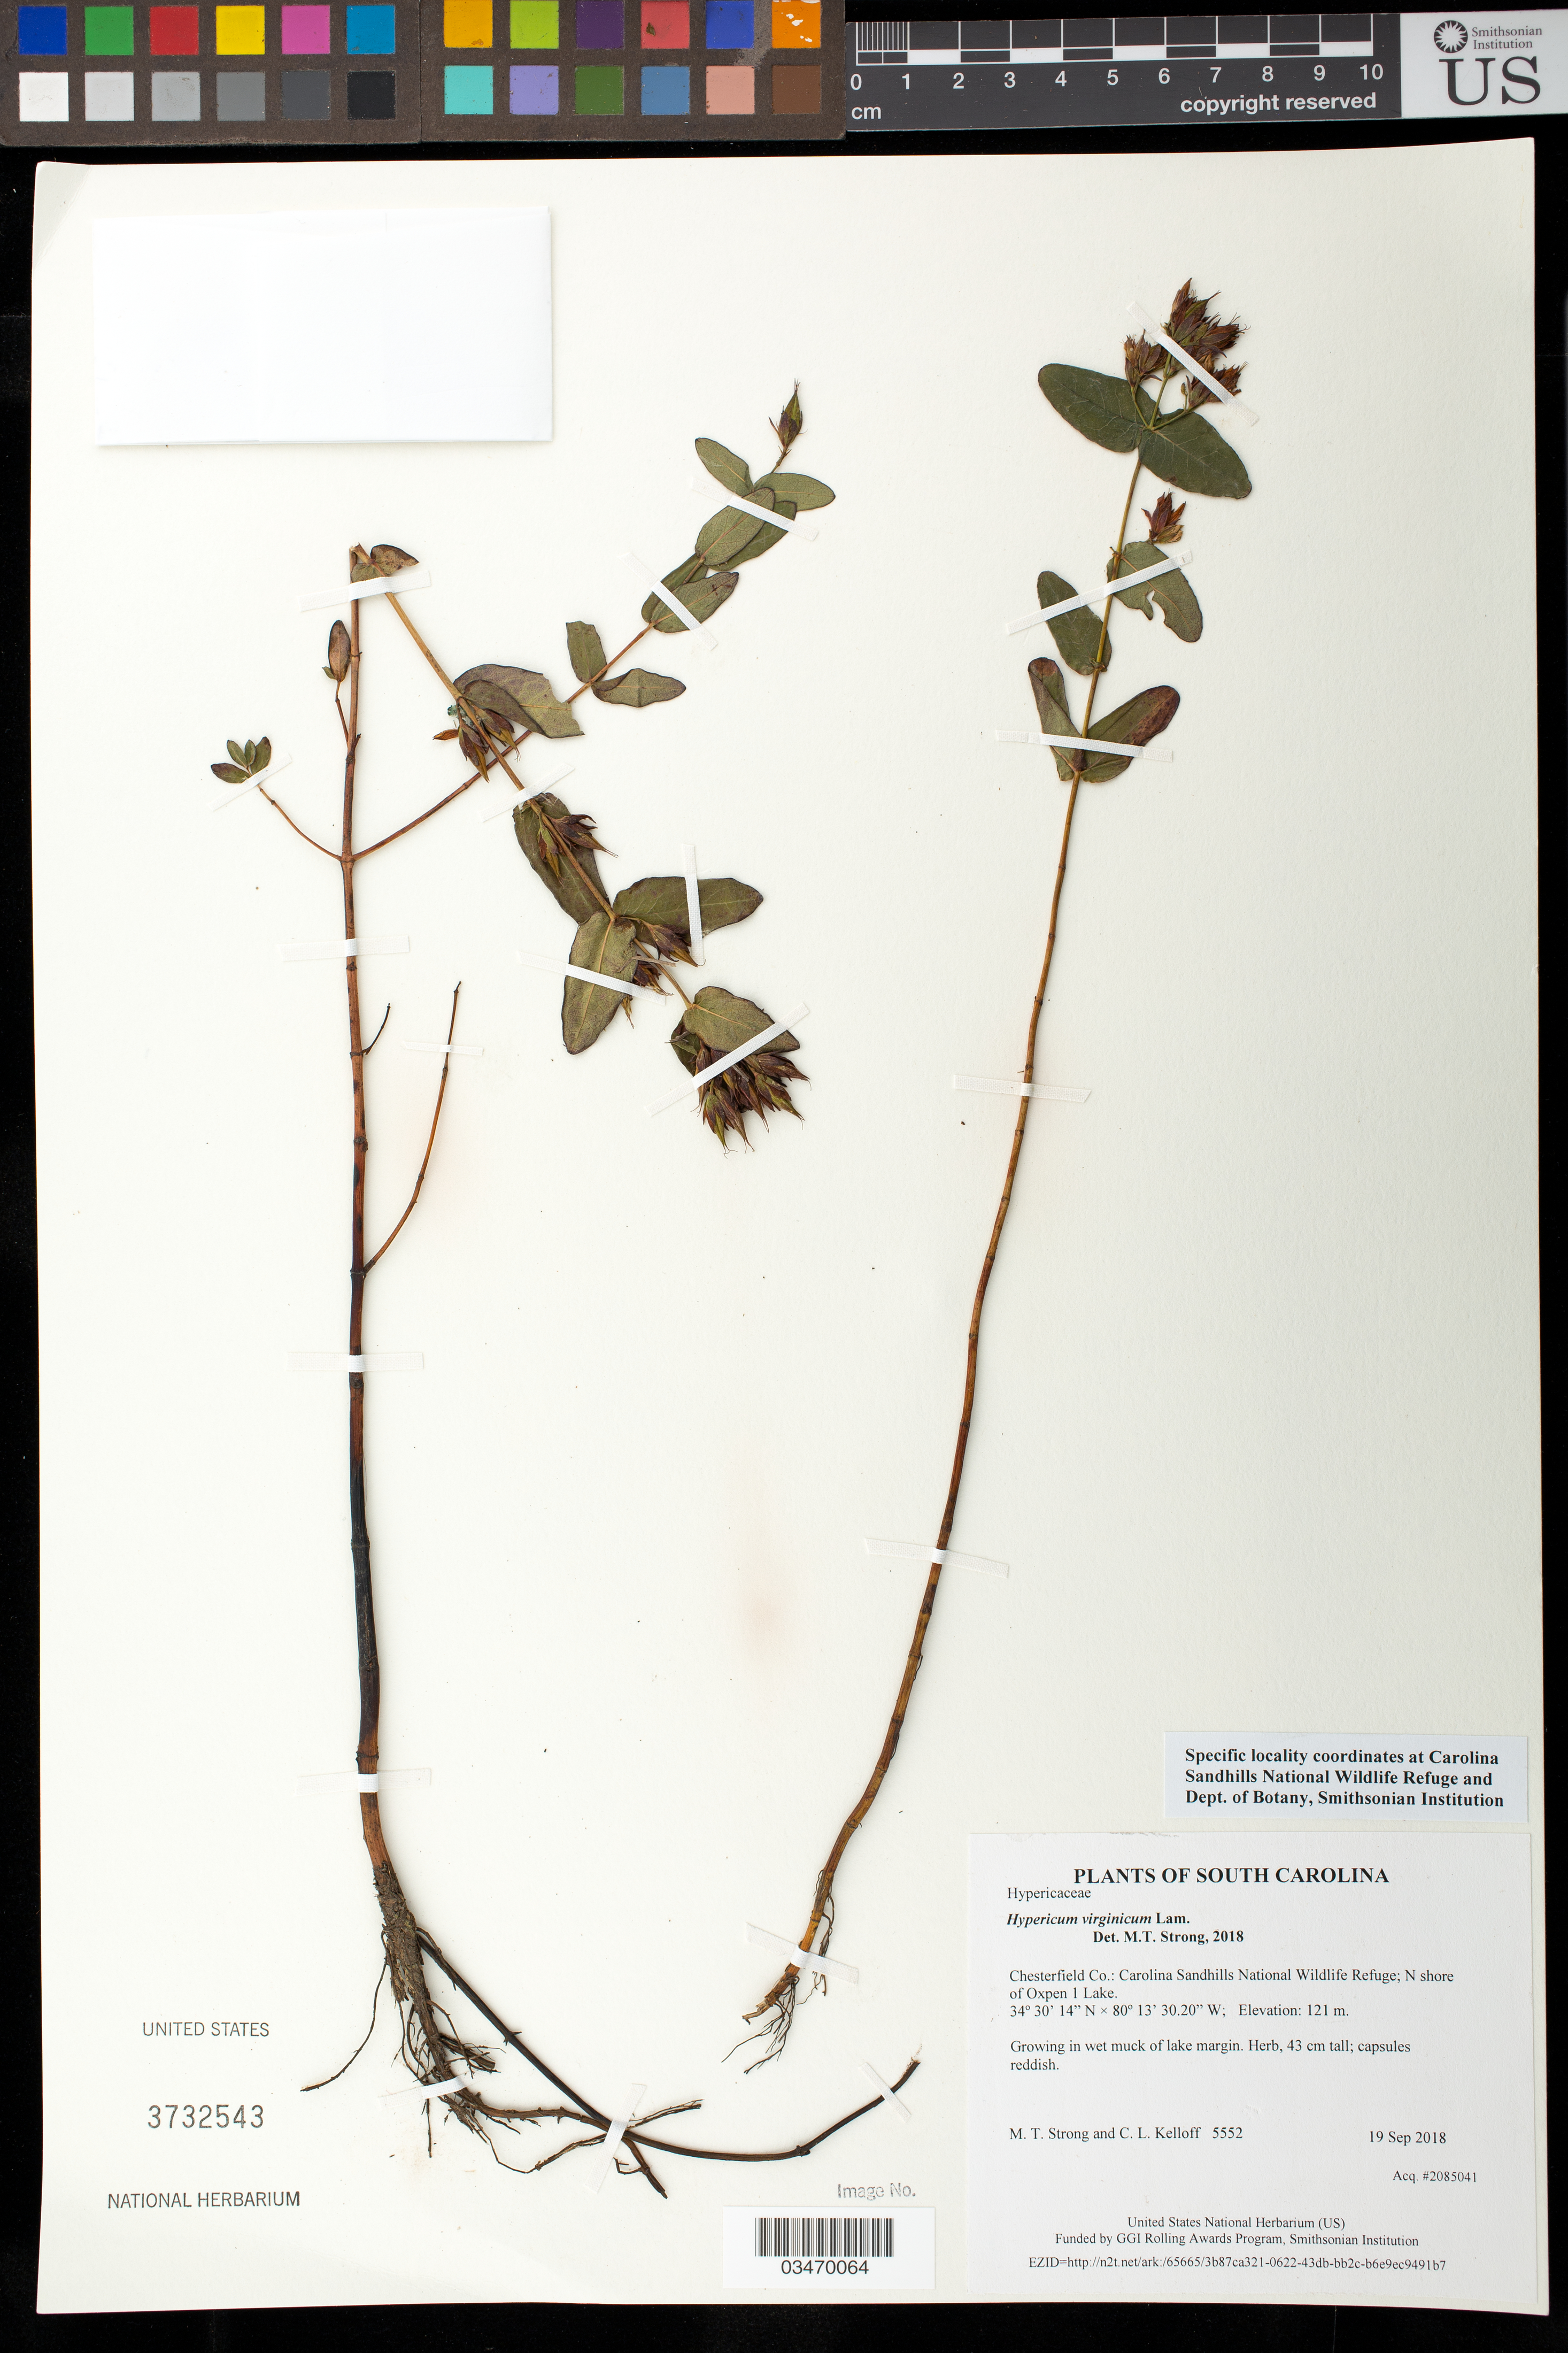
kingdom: Plantae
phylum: Tracheophyta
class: Magnoliopsida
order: Malpighiales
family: Hypericaceae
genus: Hypericum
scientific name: Hypericum virginicum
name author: L.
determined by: Strong, M. T., (US), Smithsonian Institution - National Museum of Natural History (UNITED STATES)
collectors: M. T. Strong & C. L. Kelloff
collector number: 5552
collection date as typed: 19 Sep 2018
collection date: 2018-09-19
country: United States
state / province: South Carolina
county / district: Chesterfield Co.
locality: Carolina Sandhills National Wildlife Refuge; N shore of Oxpen 1 Lake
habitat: Growing in wet muck of lake margin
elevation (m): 121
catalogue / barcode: US 3732543